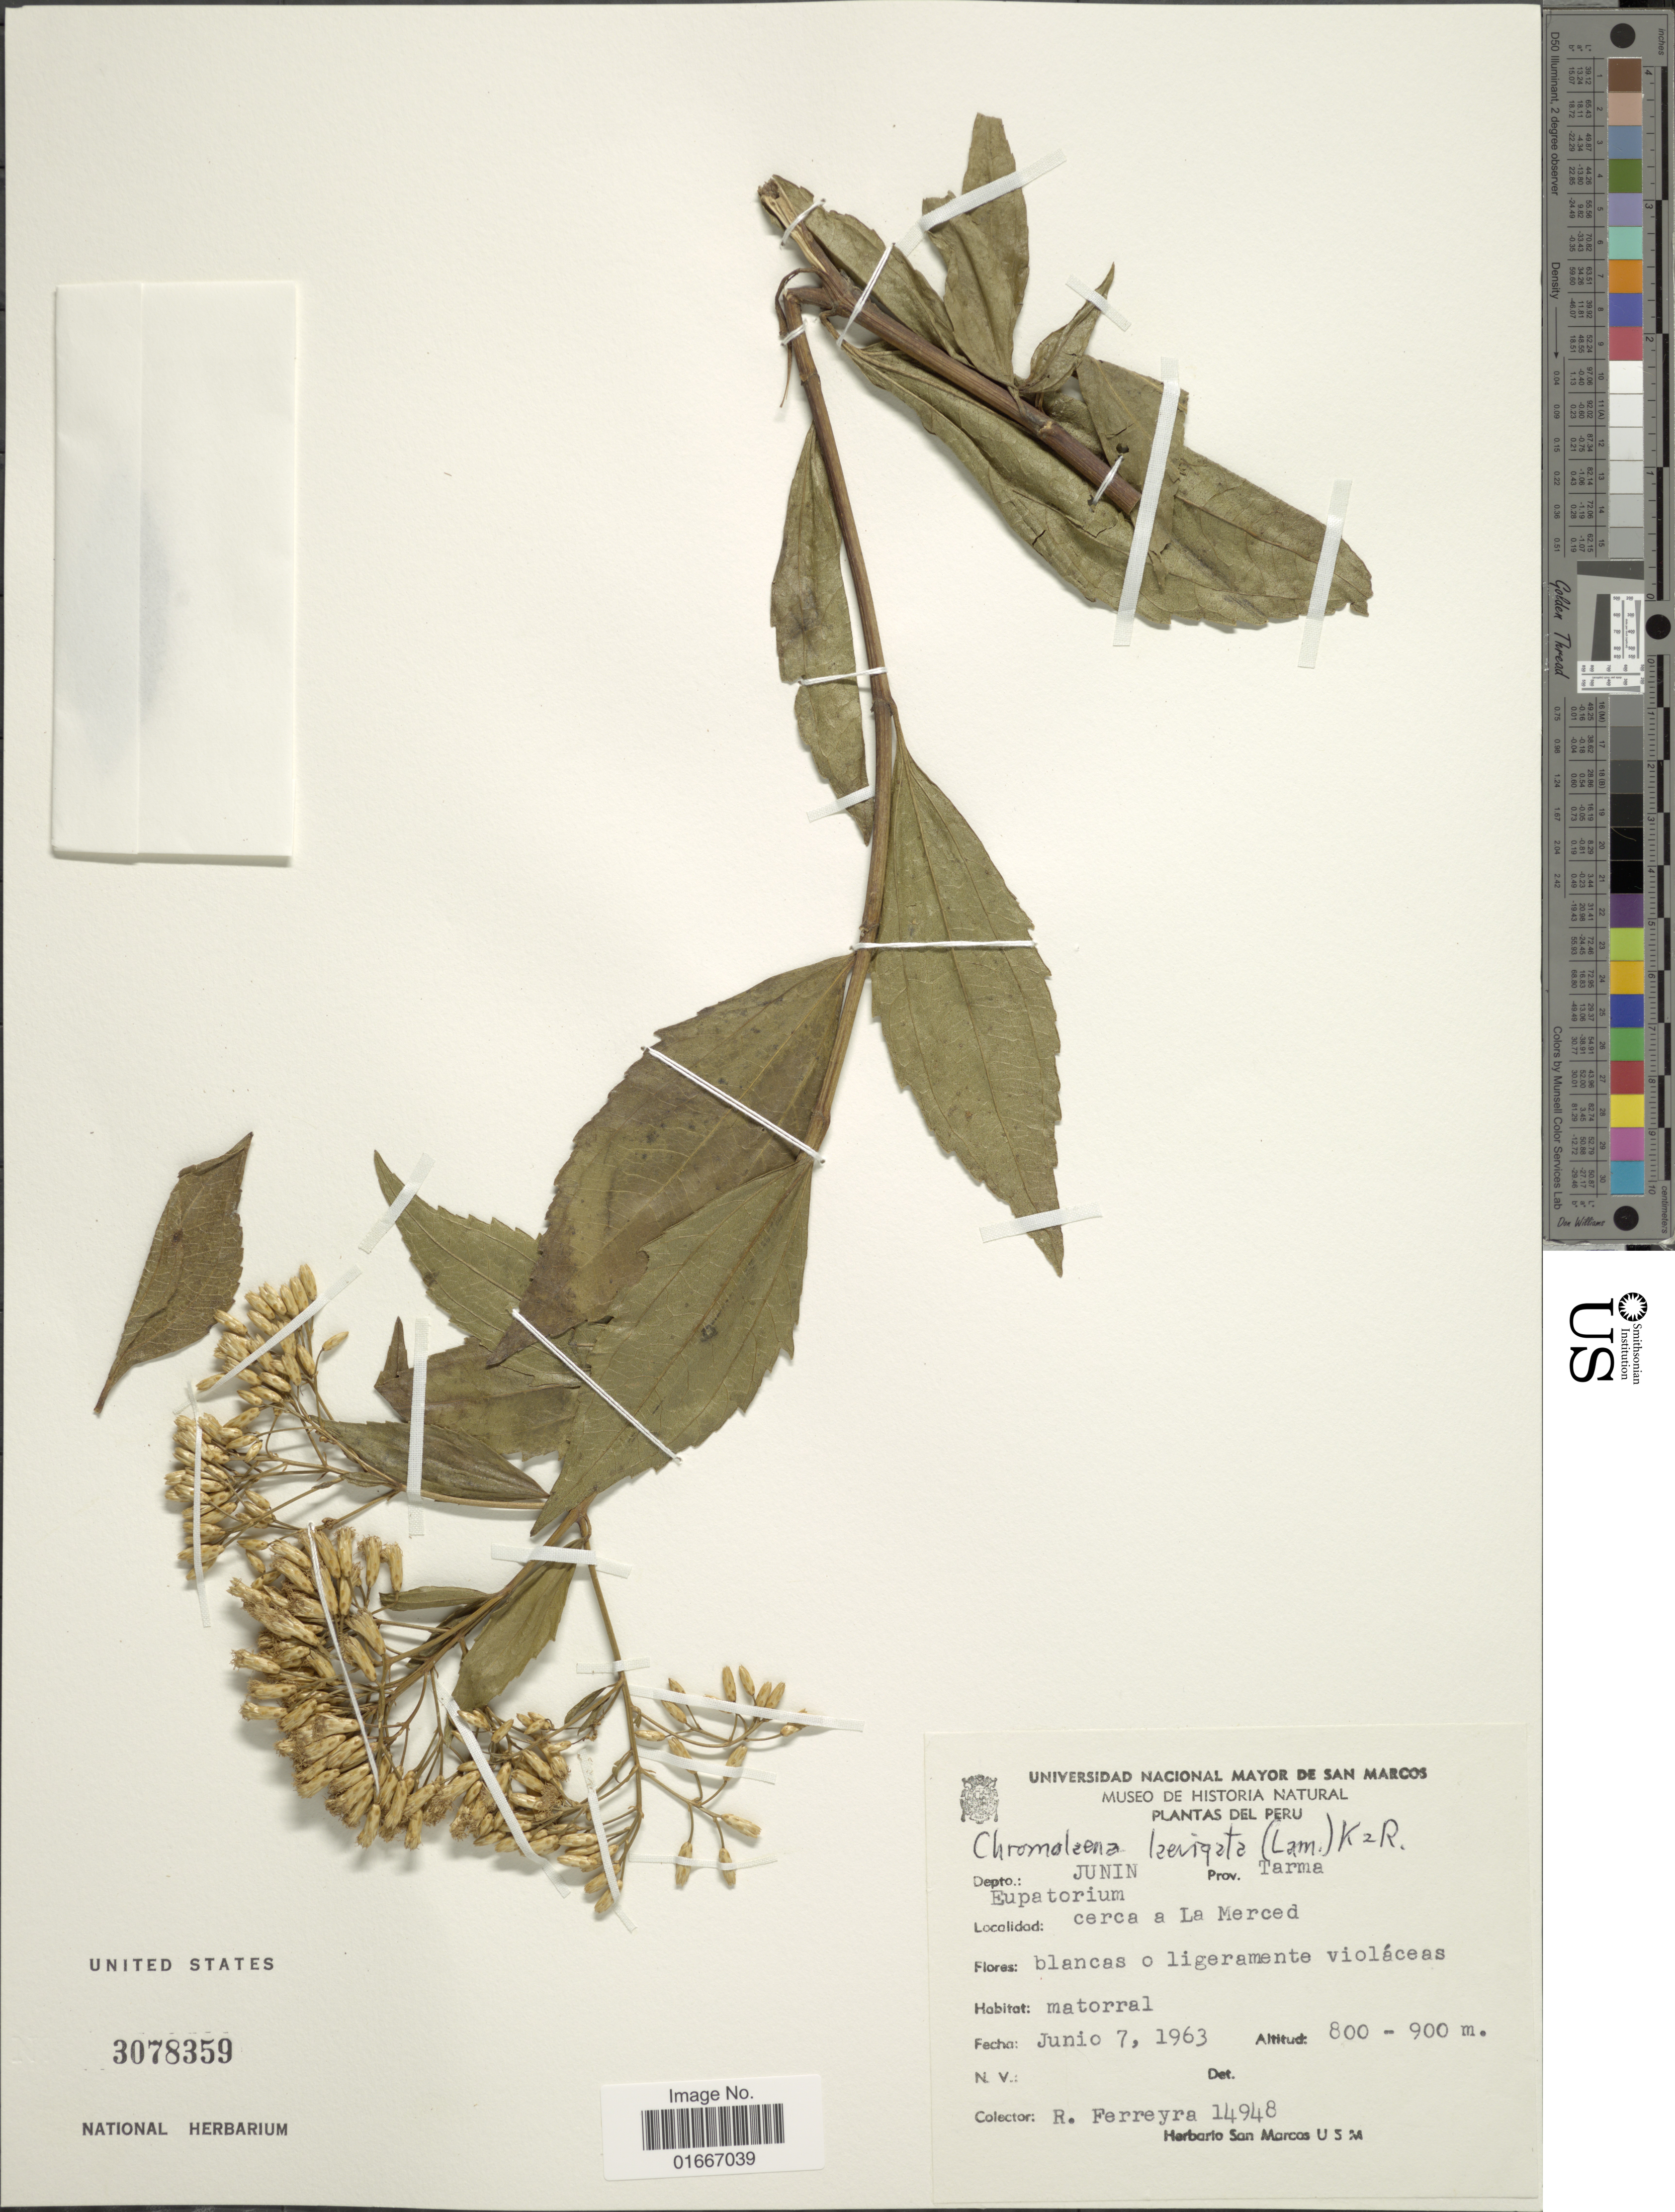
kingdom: Plantae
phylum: Tracheophyta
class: Magnoliopsida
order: Asterales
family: Asteraceae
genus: Chromolaena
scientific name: Chromolaena laevigata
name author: (Lam.) R.M. King & H. Rob.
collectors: R. A. Ferreyra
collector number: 14948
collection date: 1963-06-07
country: Peru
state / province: Junín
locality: Peru. Depto.: Junin. Prov. Tarma cerca a La Merced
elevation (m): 800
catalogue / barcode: US 3078359